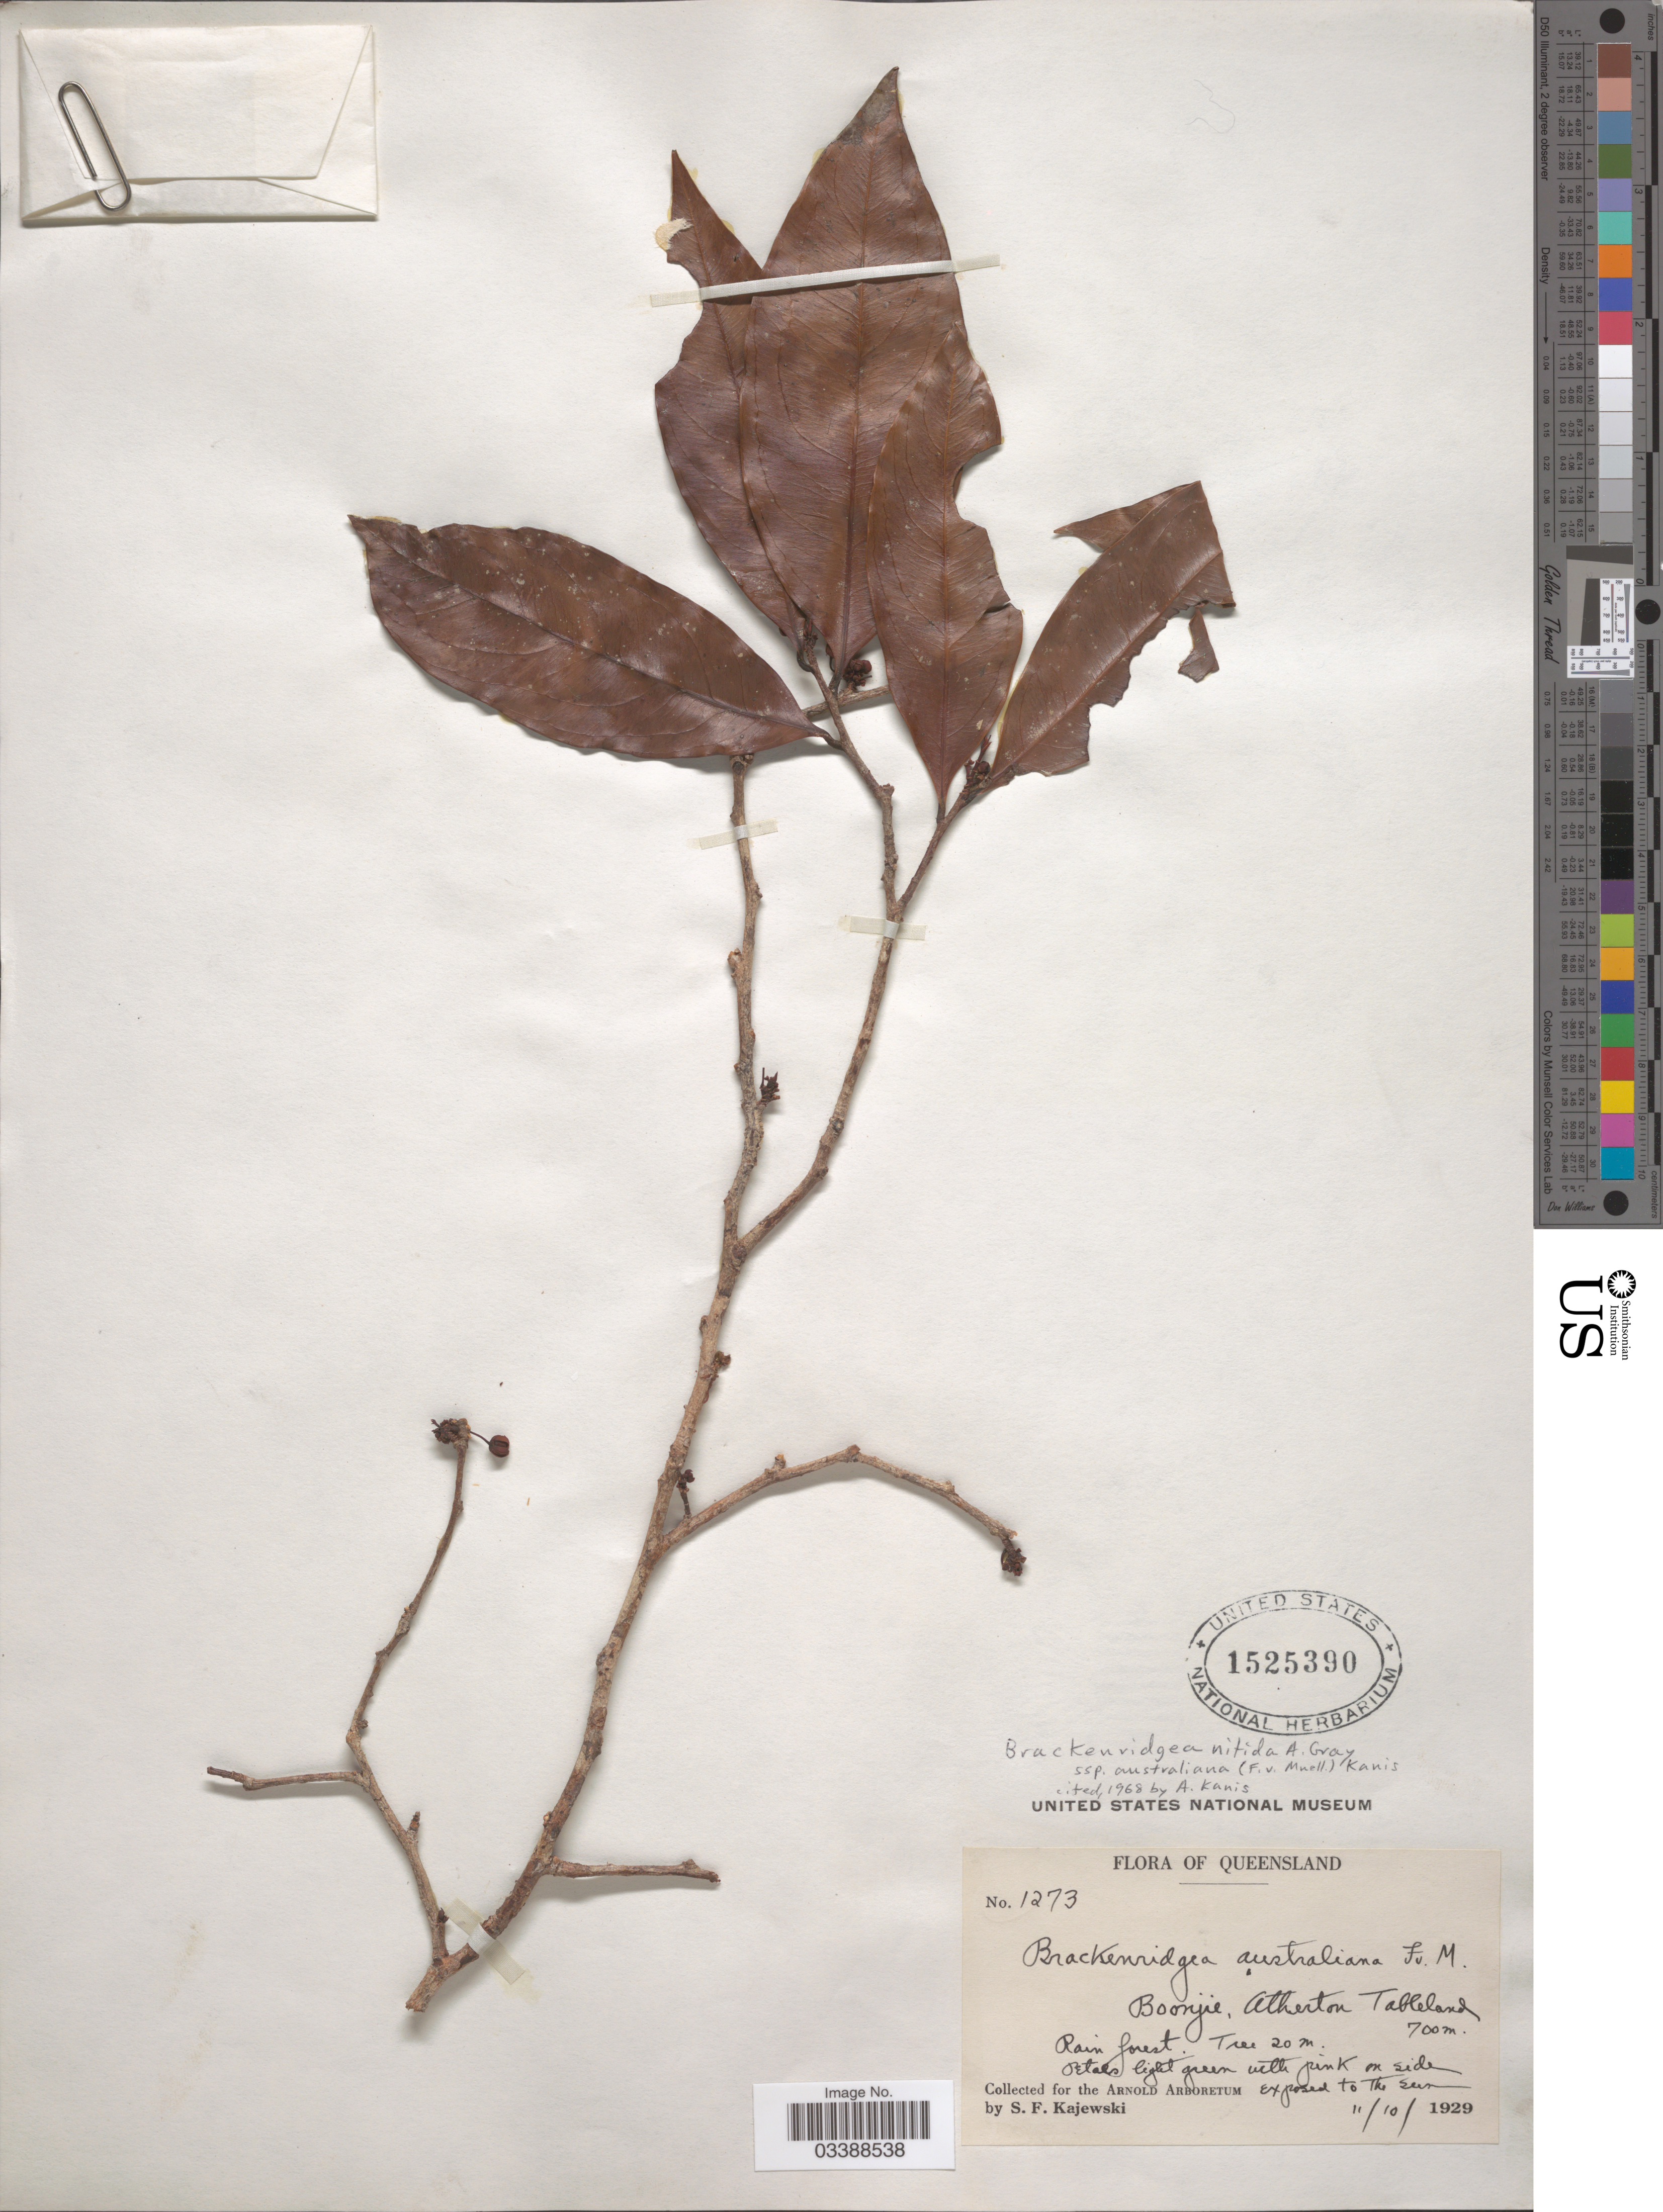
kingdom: Plantae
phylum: Tracheophyta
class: Magnoliopsida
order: Malpighiales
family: Ochnaceae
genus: Brackenridgea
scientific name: Brackenridgea nitida subsp. australiana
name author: A. Gray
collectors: S. Kajewski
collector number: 1273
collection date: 1929-10-11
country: Australia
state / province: Queensland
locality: Boonjie, Atherton Tableland.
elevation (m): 700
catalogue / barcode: US 1525390